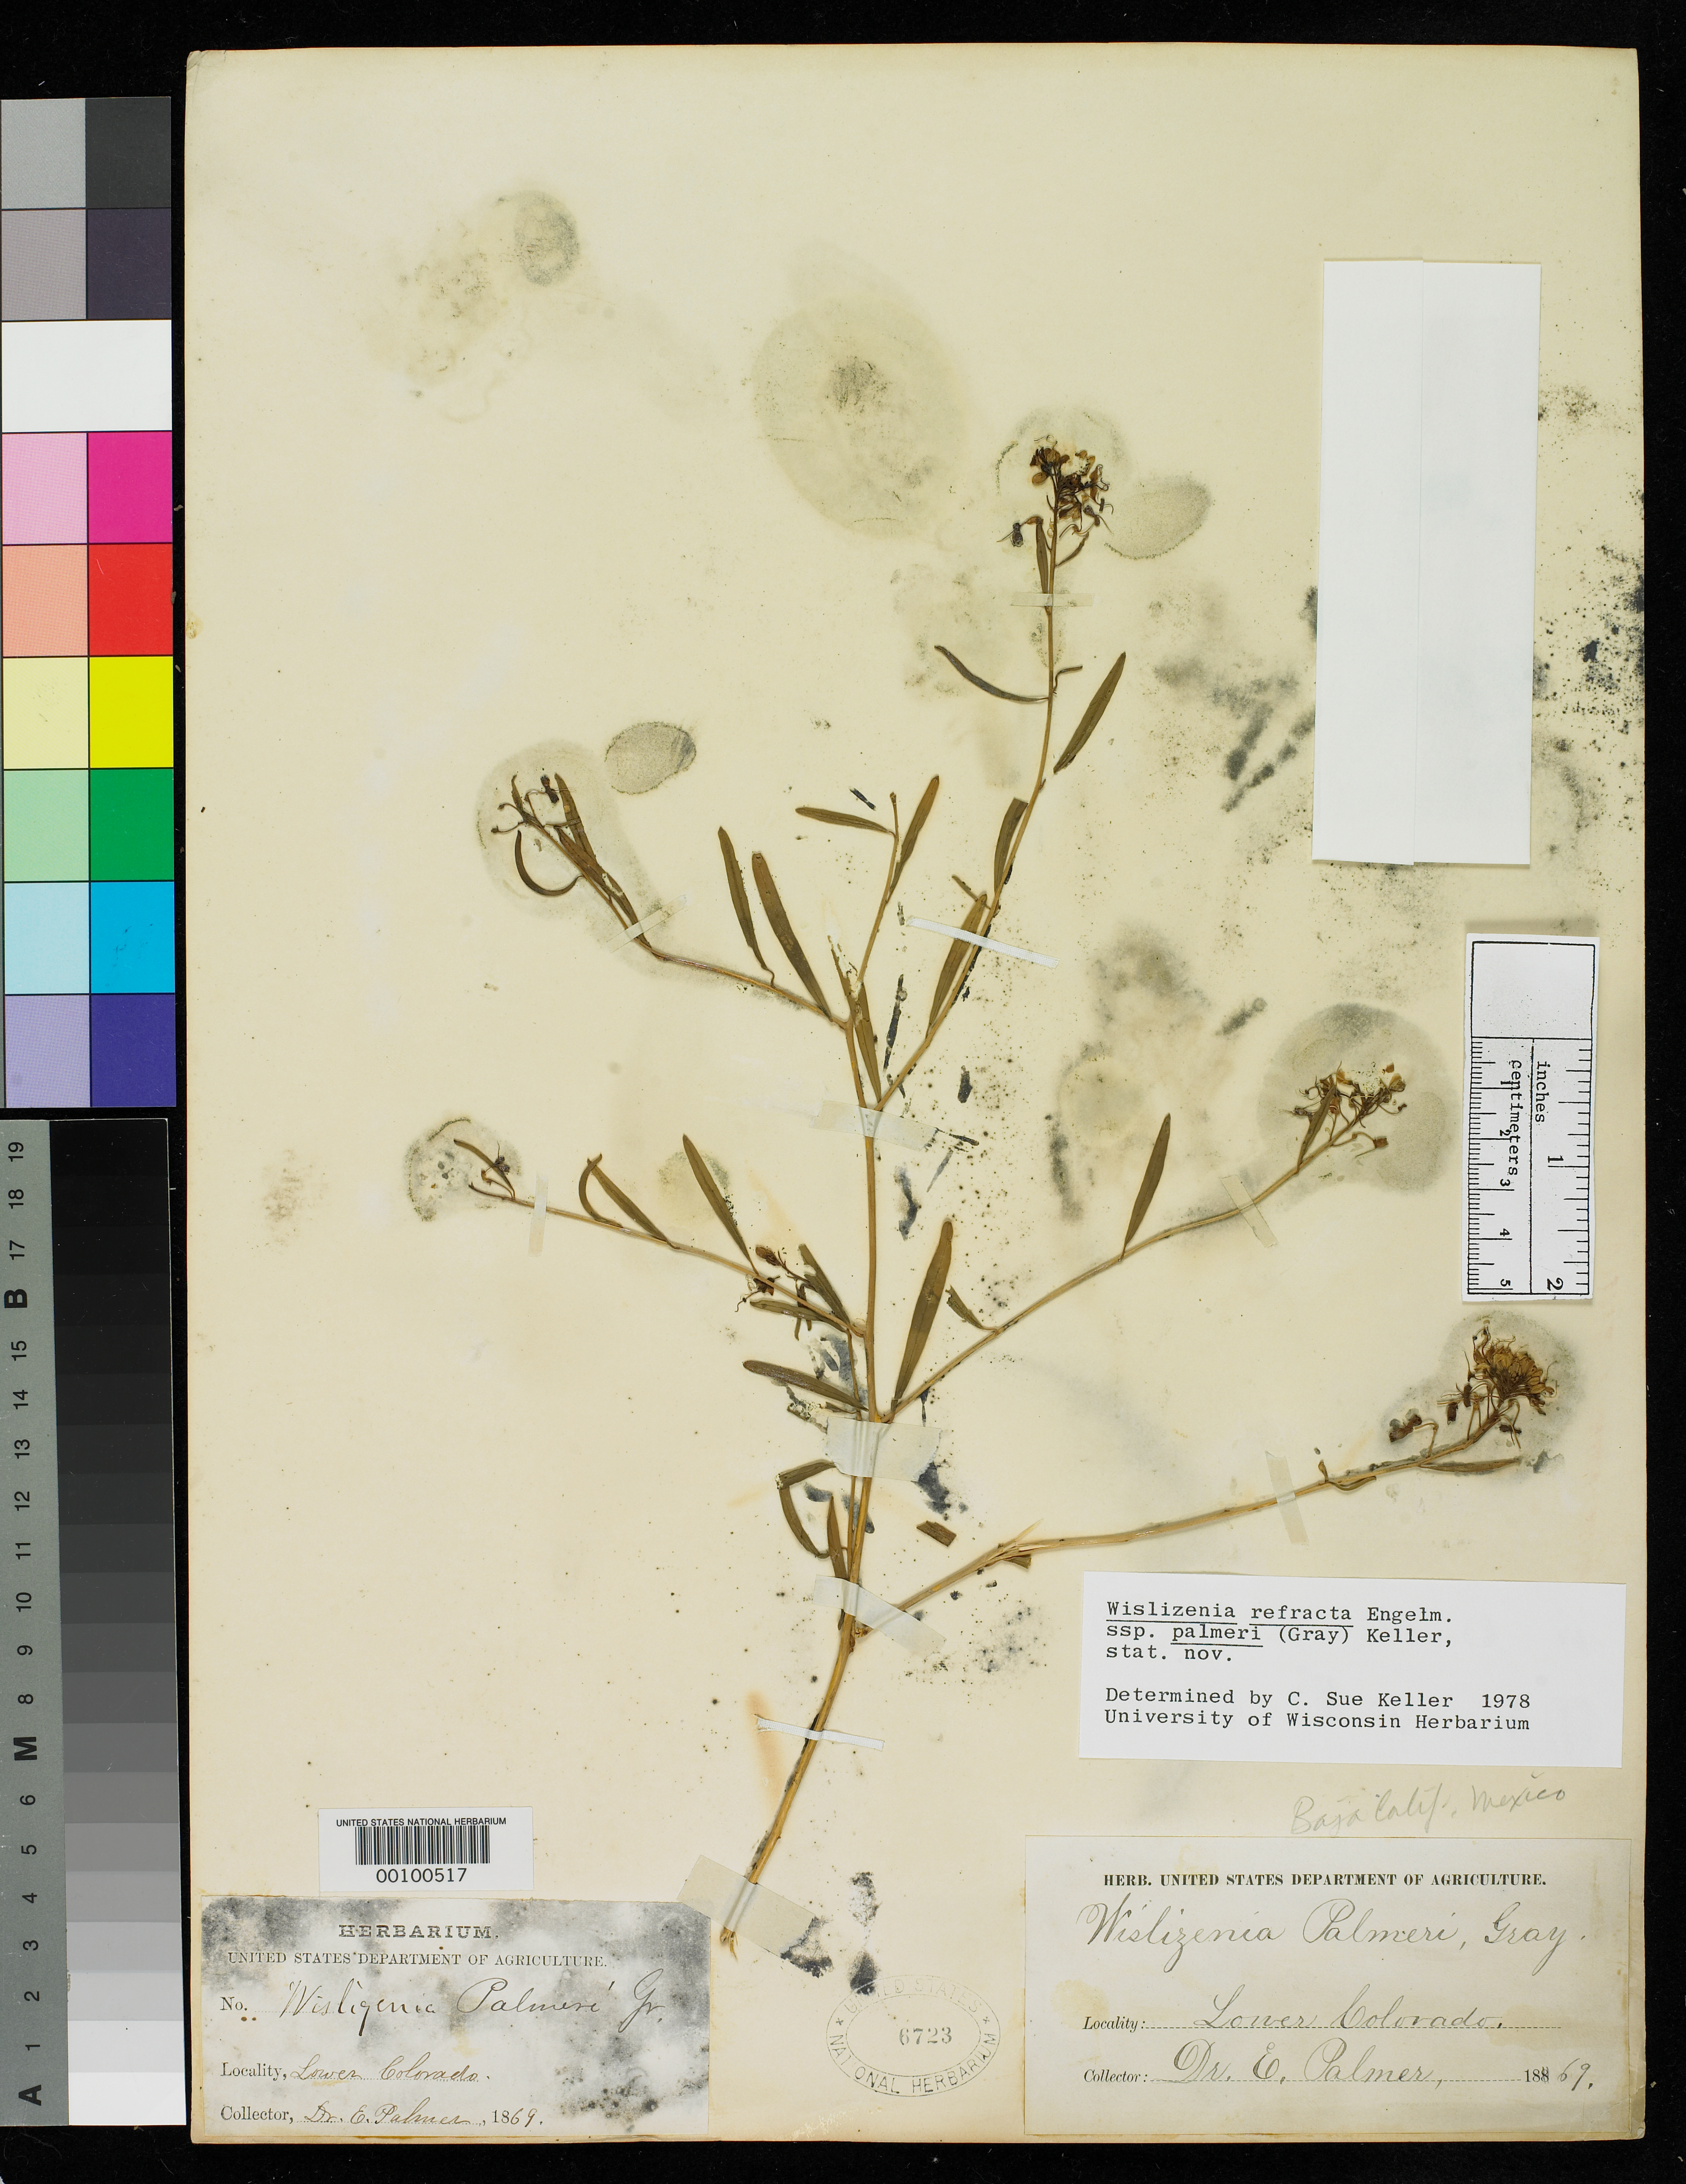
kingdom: Plantae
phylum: Tracheophyta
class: Magnoliopsida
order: Brassicales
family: Cleomaceae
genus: Wislizenia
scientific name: Wislizenia palmeri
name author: A. Gray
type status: Type Collection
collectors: E. Palmer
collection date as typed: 1869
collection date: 1869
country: Mexico / United States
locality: On lower Colorado River.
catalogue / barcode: US 6723